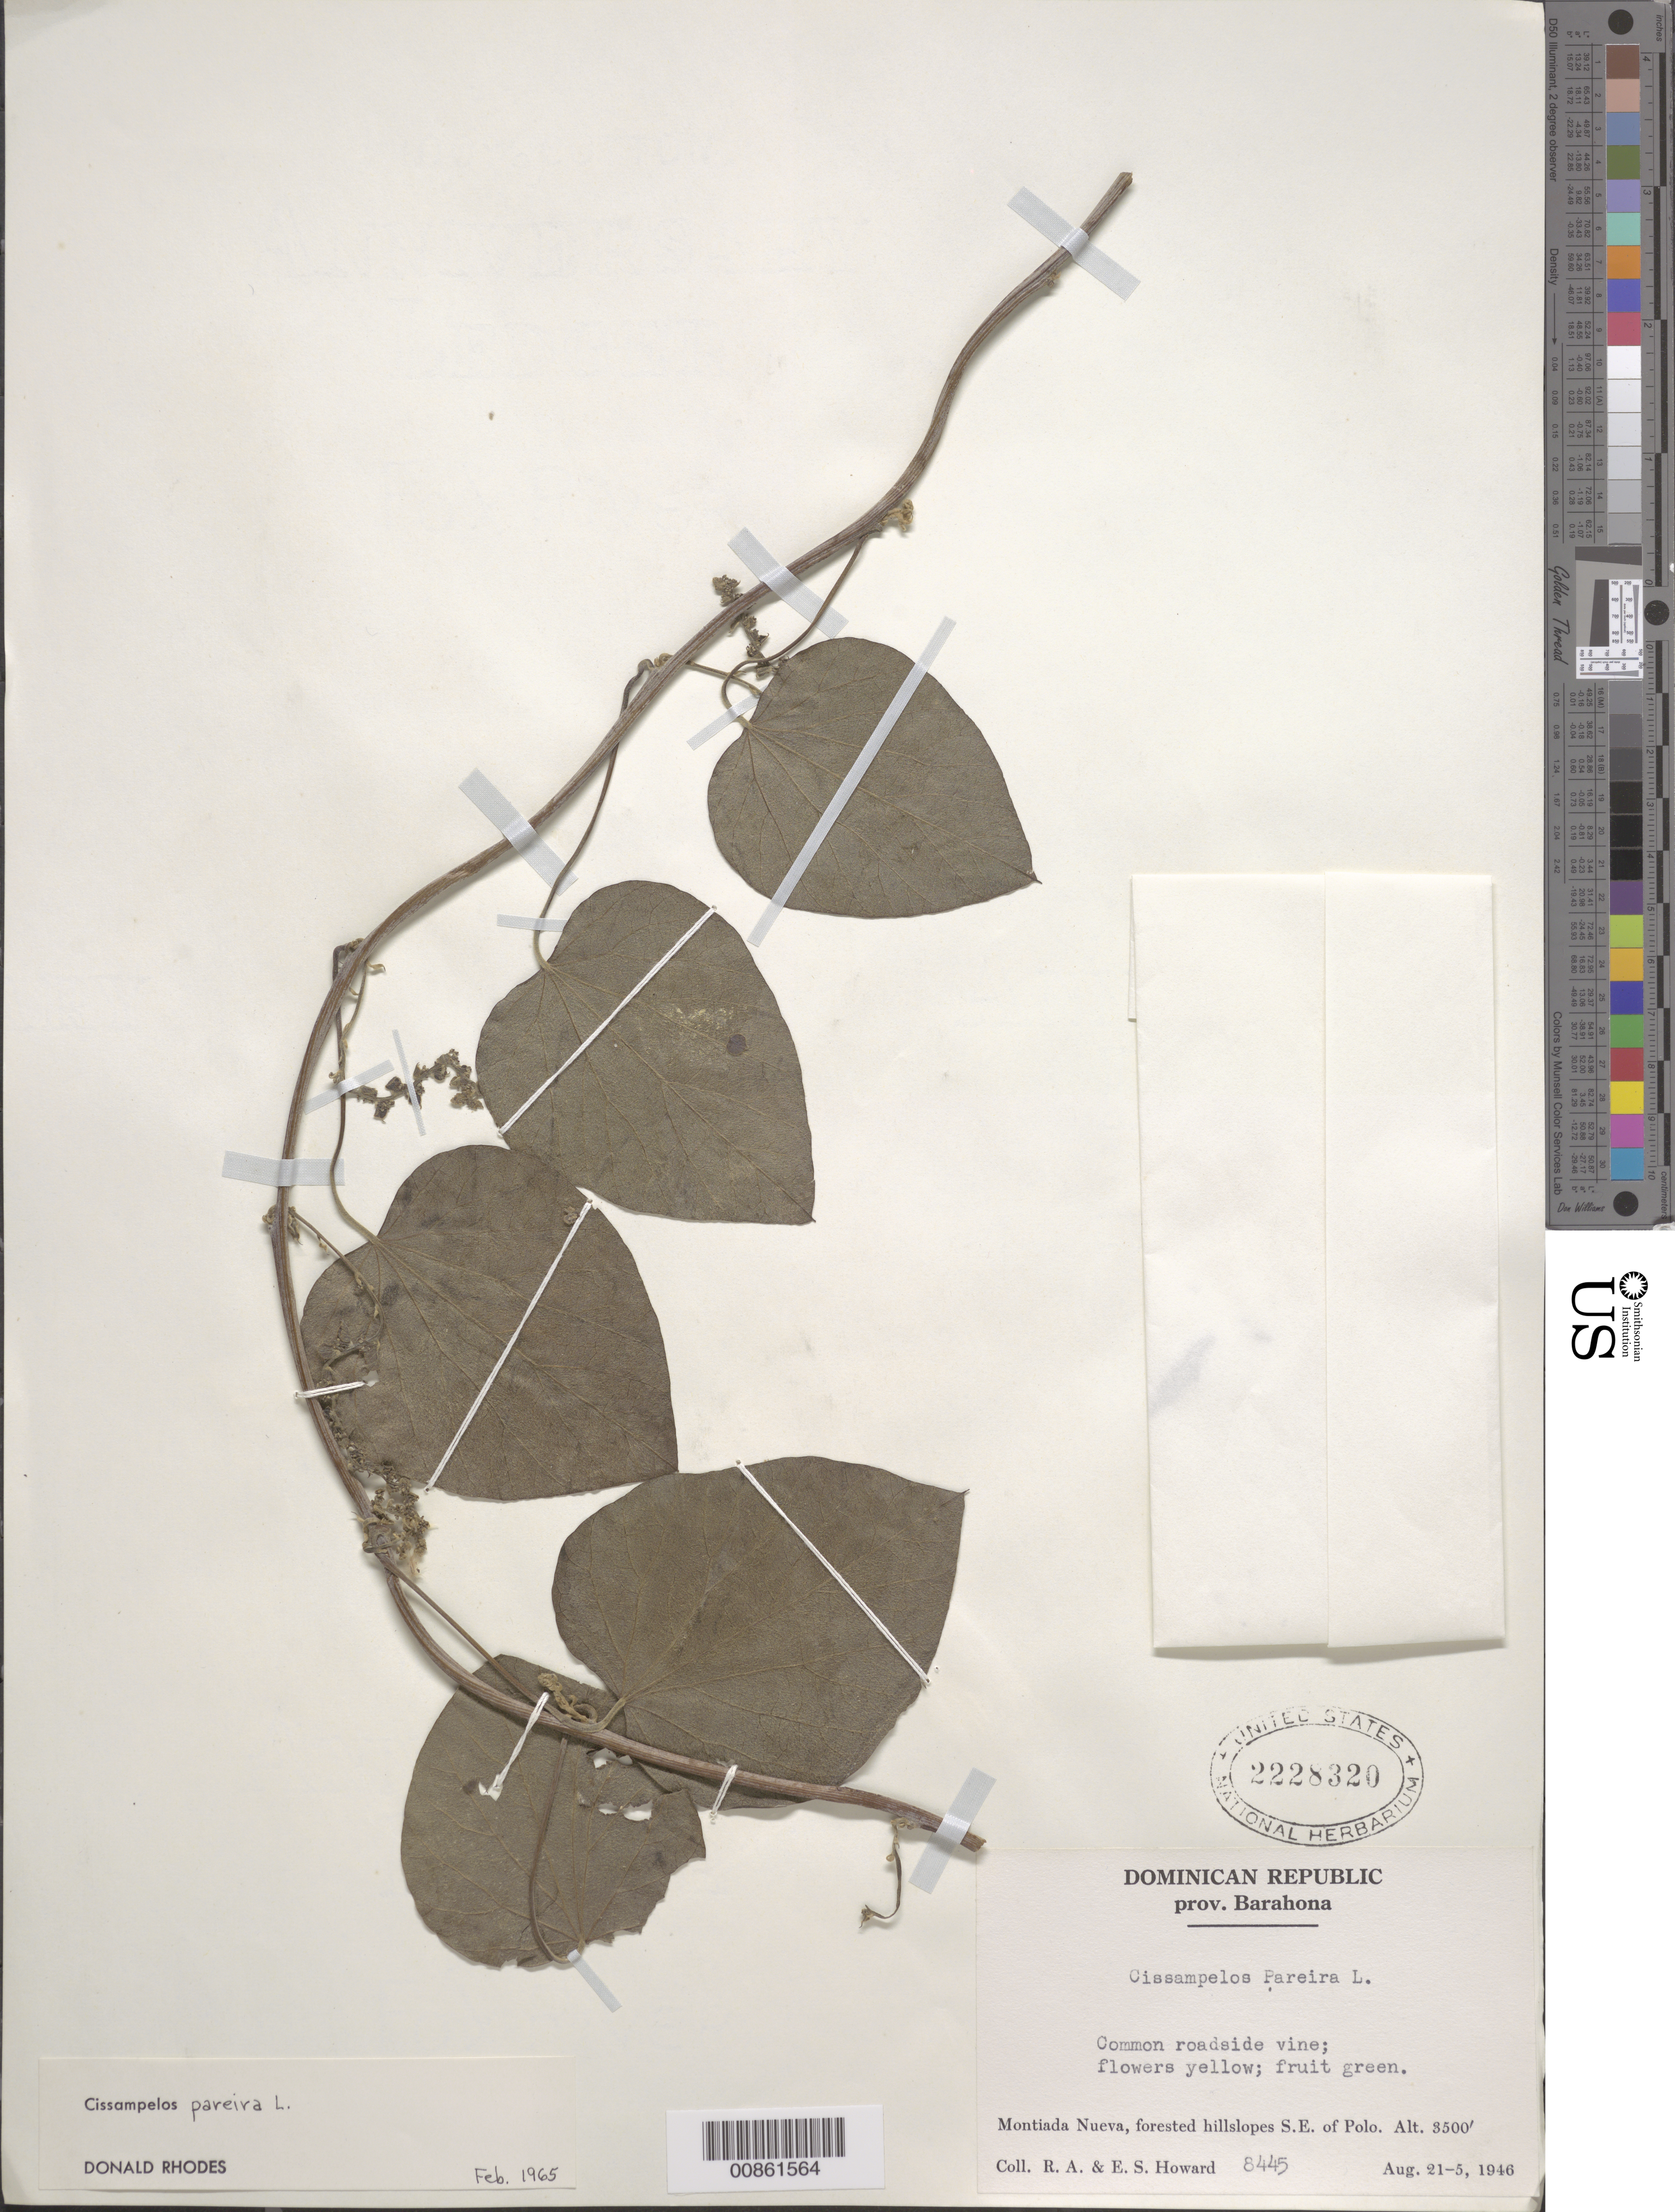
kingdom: Plantae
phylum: Tracheophyta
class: Magnoliopsida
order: Ranunculales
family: Menispermaceae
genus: Cissampelos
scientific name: Cissampelos pareira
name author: L.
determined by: Rhodes, D.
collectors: R. A. Howard & E. S. Howard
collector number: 8445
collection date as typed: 21 Aug 1946 to 25 Aug 1946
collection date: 1946-08-21/1946-08-25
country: Dominican Republic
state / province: Barahona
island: Hispaniola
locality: Montiada Nueva, SE of Polo.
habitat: Forested hillslopes. Common roadside vine.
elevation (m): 1067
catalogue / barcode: US 2228320